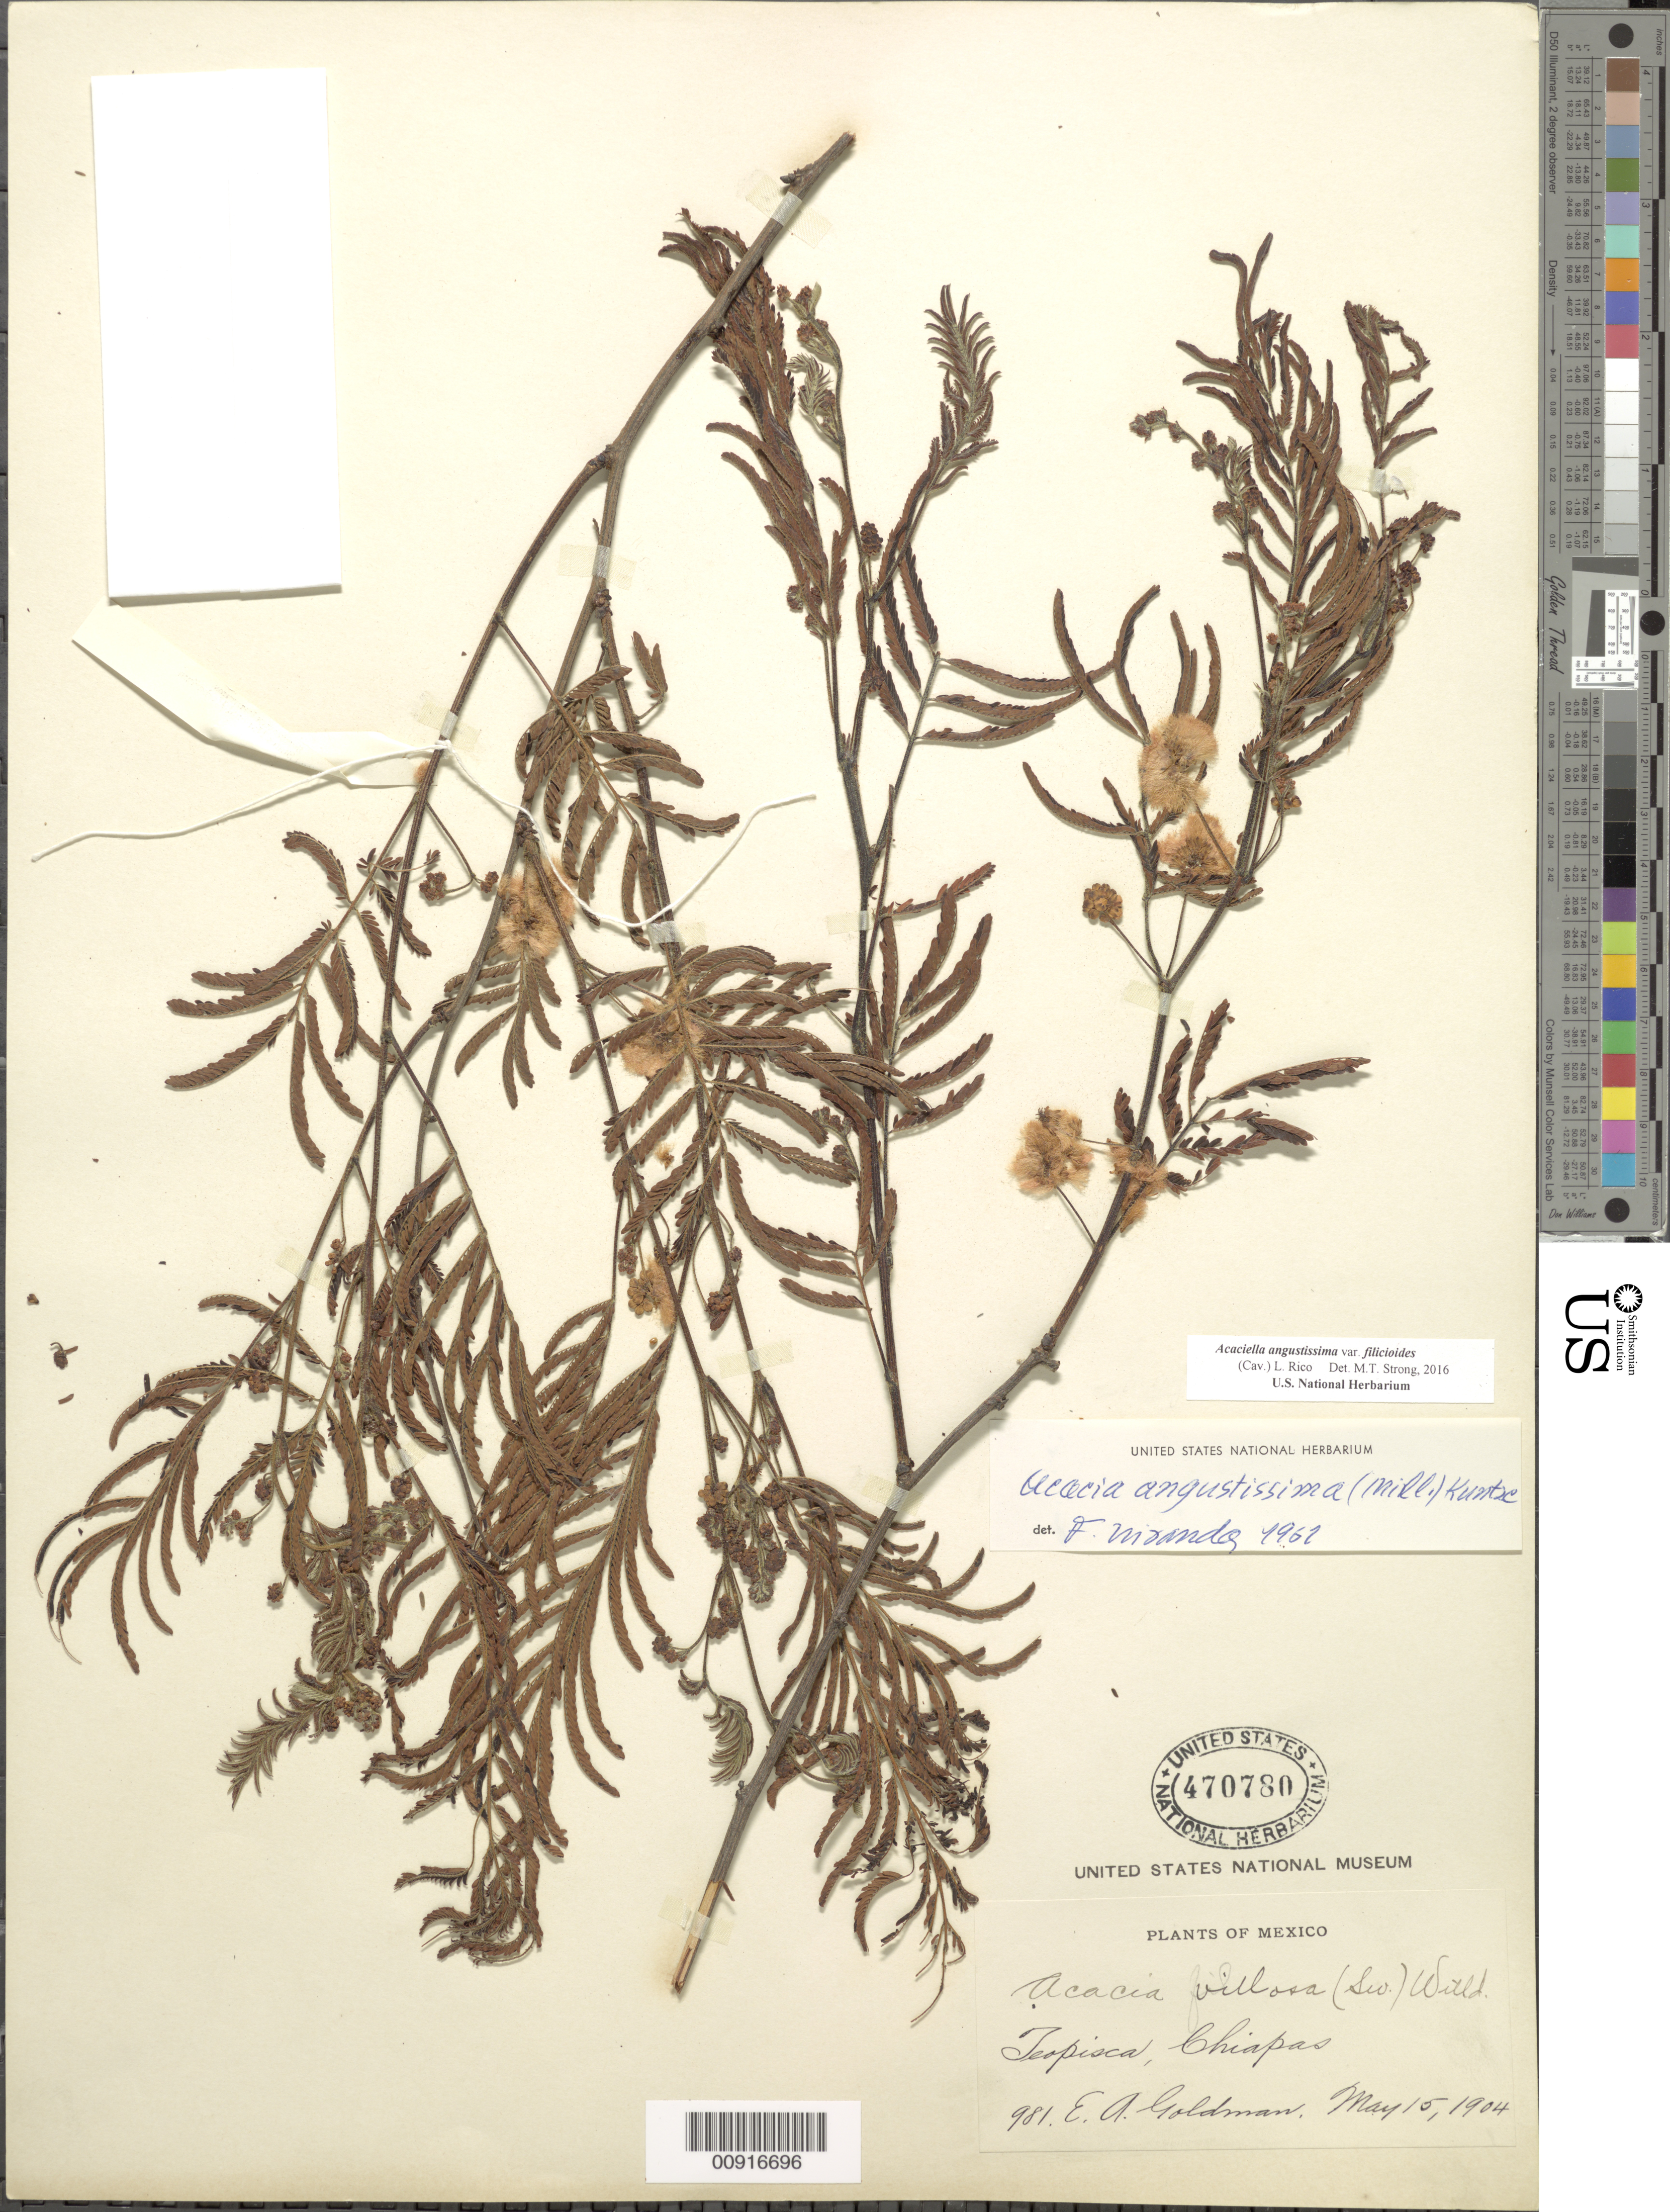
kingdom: Plantae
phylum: Tracheophyta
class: Magnoliopsida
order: Fabales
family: Fabaceae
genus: Acaciella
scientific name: Acaciella angustissima var. filicioides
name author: (Cav.) L. Rico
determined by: Strong, M. T., (US), Smithsonian Institution - National Museum of Natural History (UNITED STATES)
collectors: E. A. Goldman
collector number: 981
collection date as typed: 15 May 1904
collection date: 1904-05-15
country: Mexico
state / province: Chiapas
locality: teopisca, Chiapas.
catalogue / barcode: US 470780